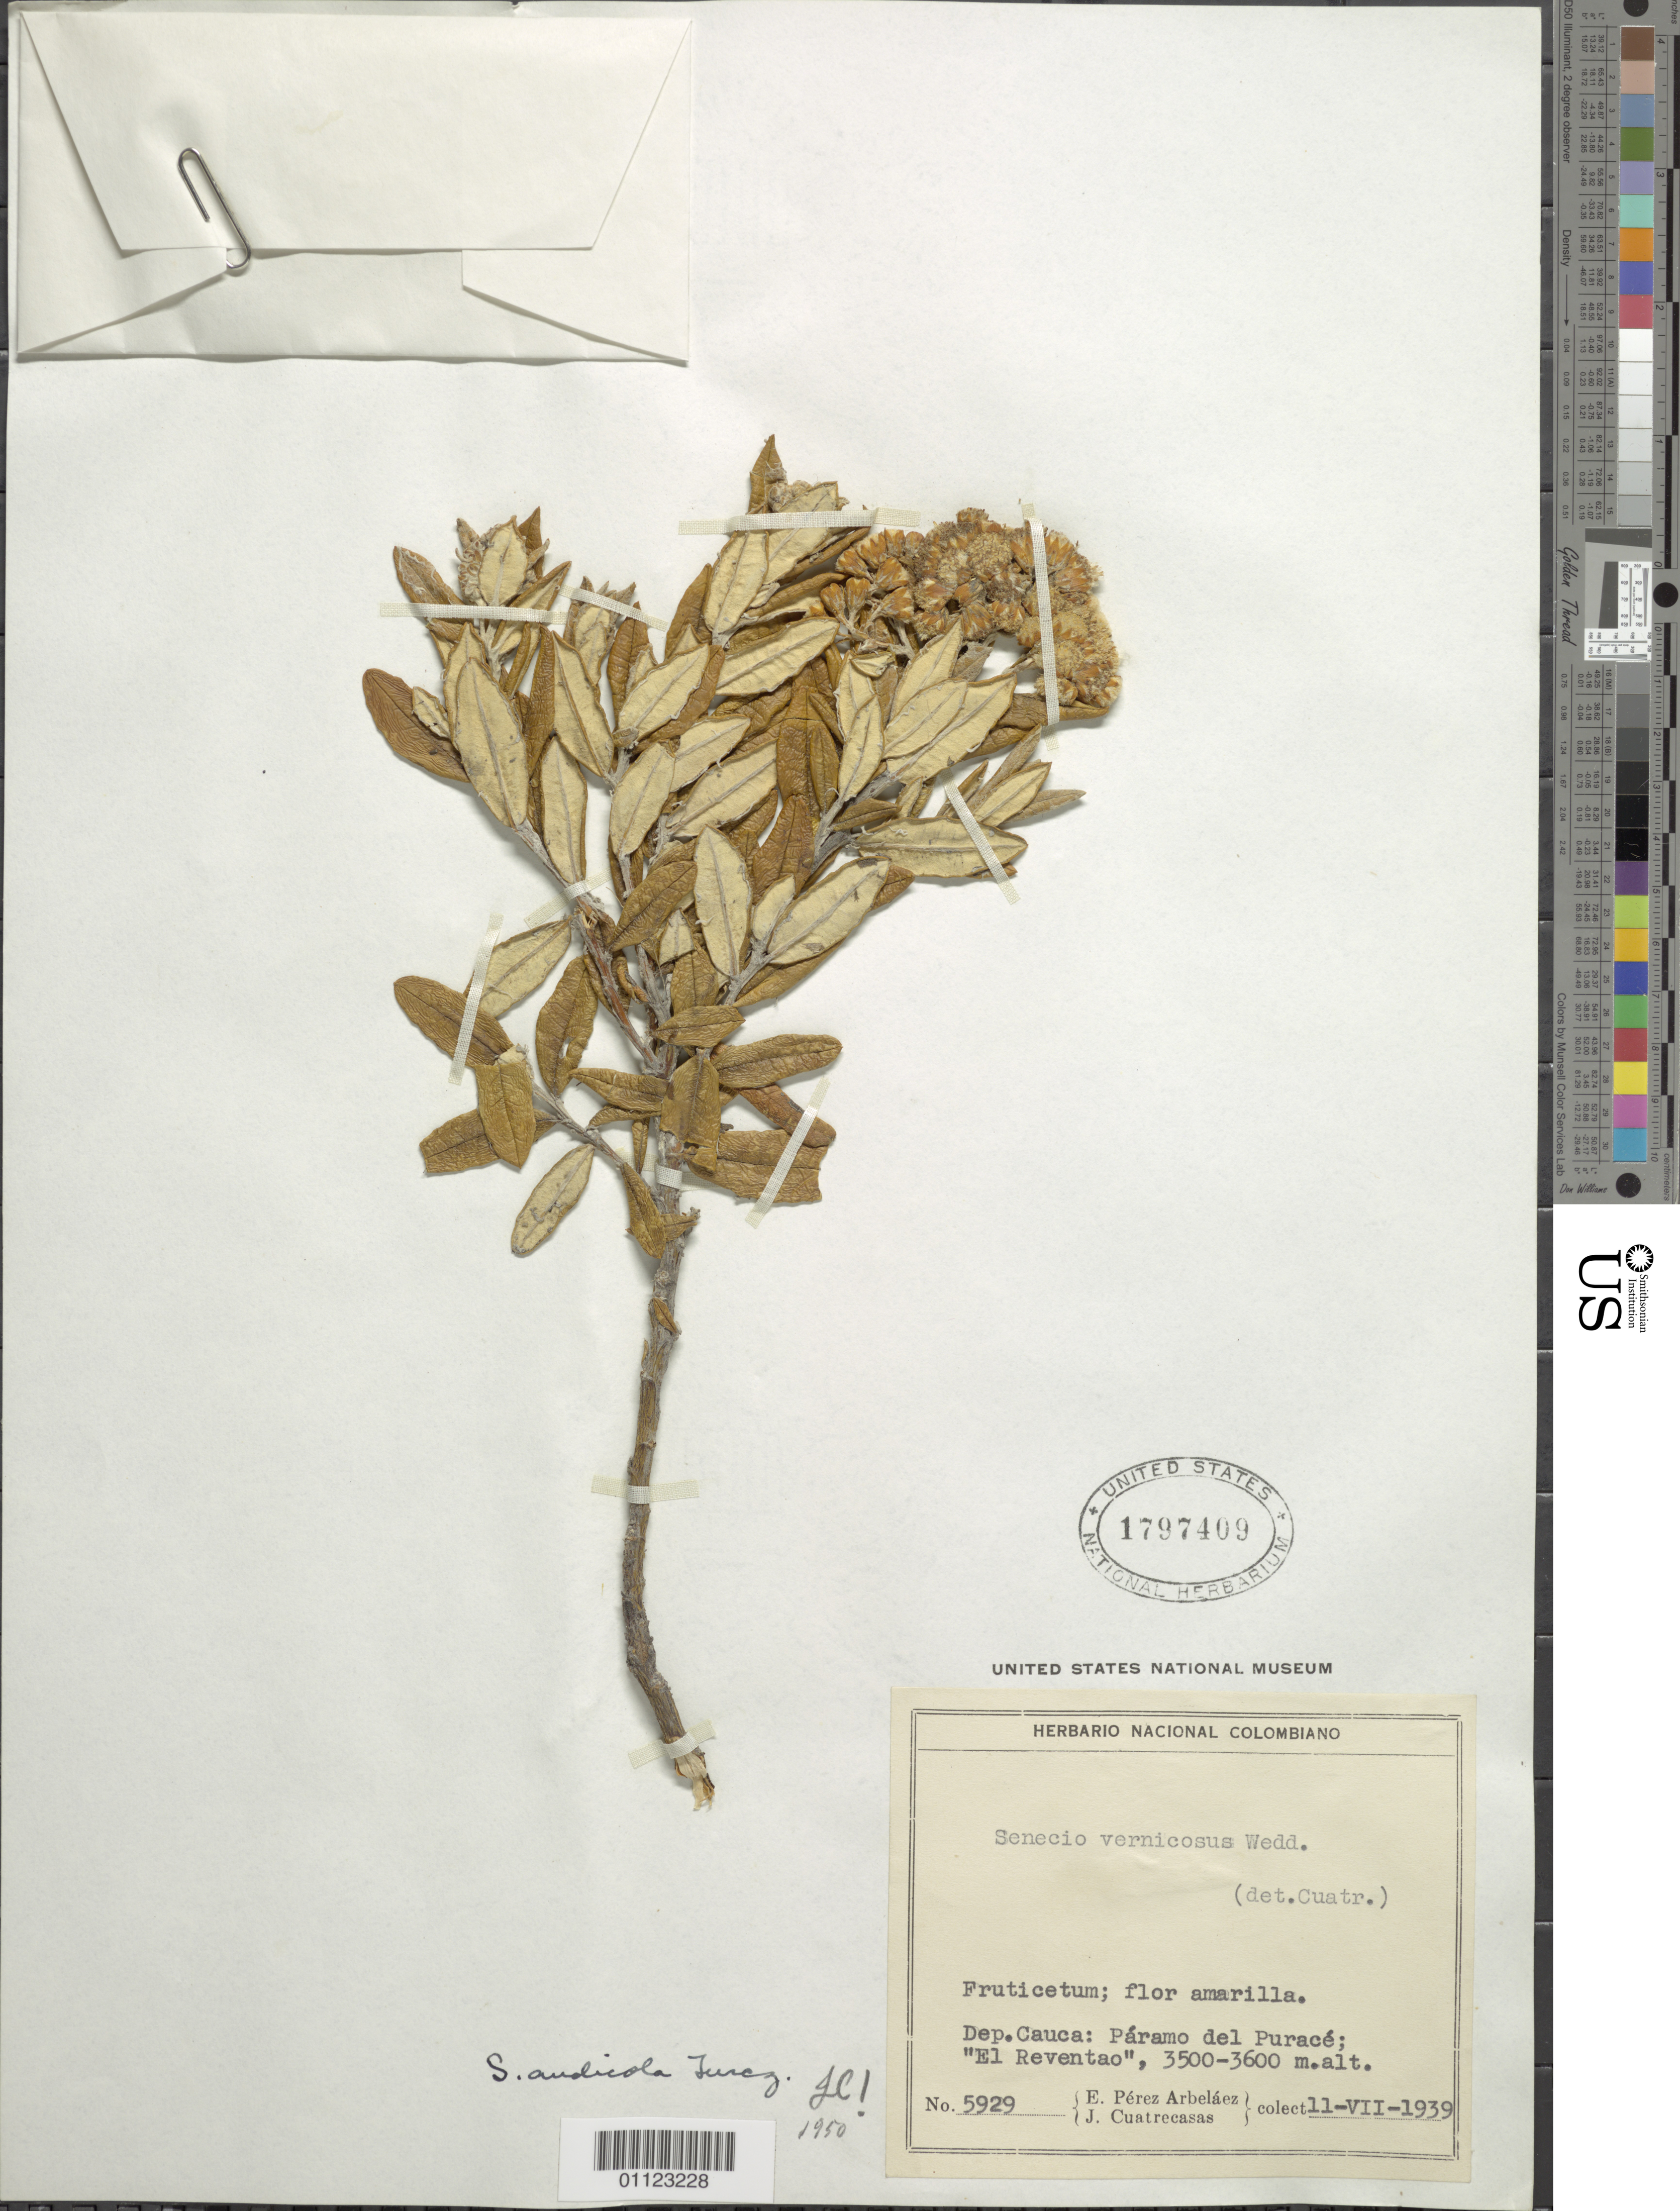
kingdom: Plantae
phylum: Tracheophyta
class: Magnoliopsida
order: Asterales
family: Asteraceae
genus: Pentacalia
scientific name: Pentacalia andicola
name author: (Turcz.) Cuatrec.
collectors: J. Cuatrecasas & E. Pérez Arbeláez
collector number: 5929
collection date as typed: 11 Jul 1939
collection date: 1939-07-11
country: Colombia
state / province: Cauca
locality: Páramo del Puracé; "El Reventao"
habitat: Páramo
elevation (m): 3500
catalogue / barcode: US 1797409